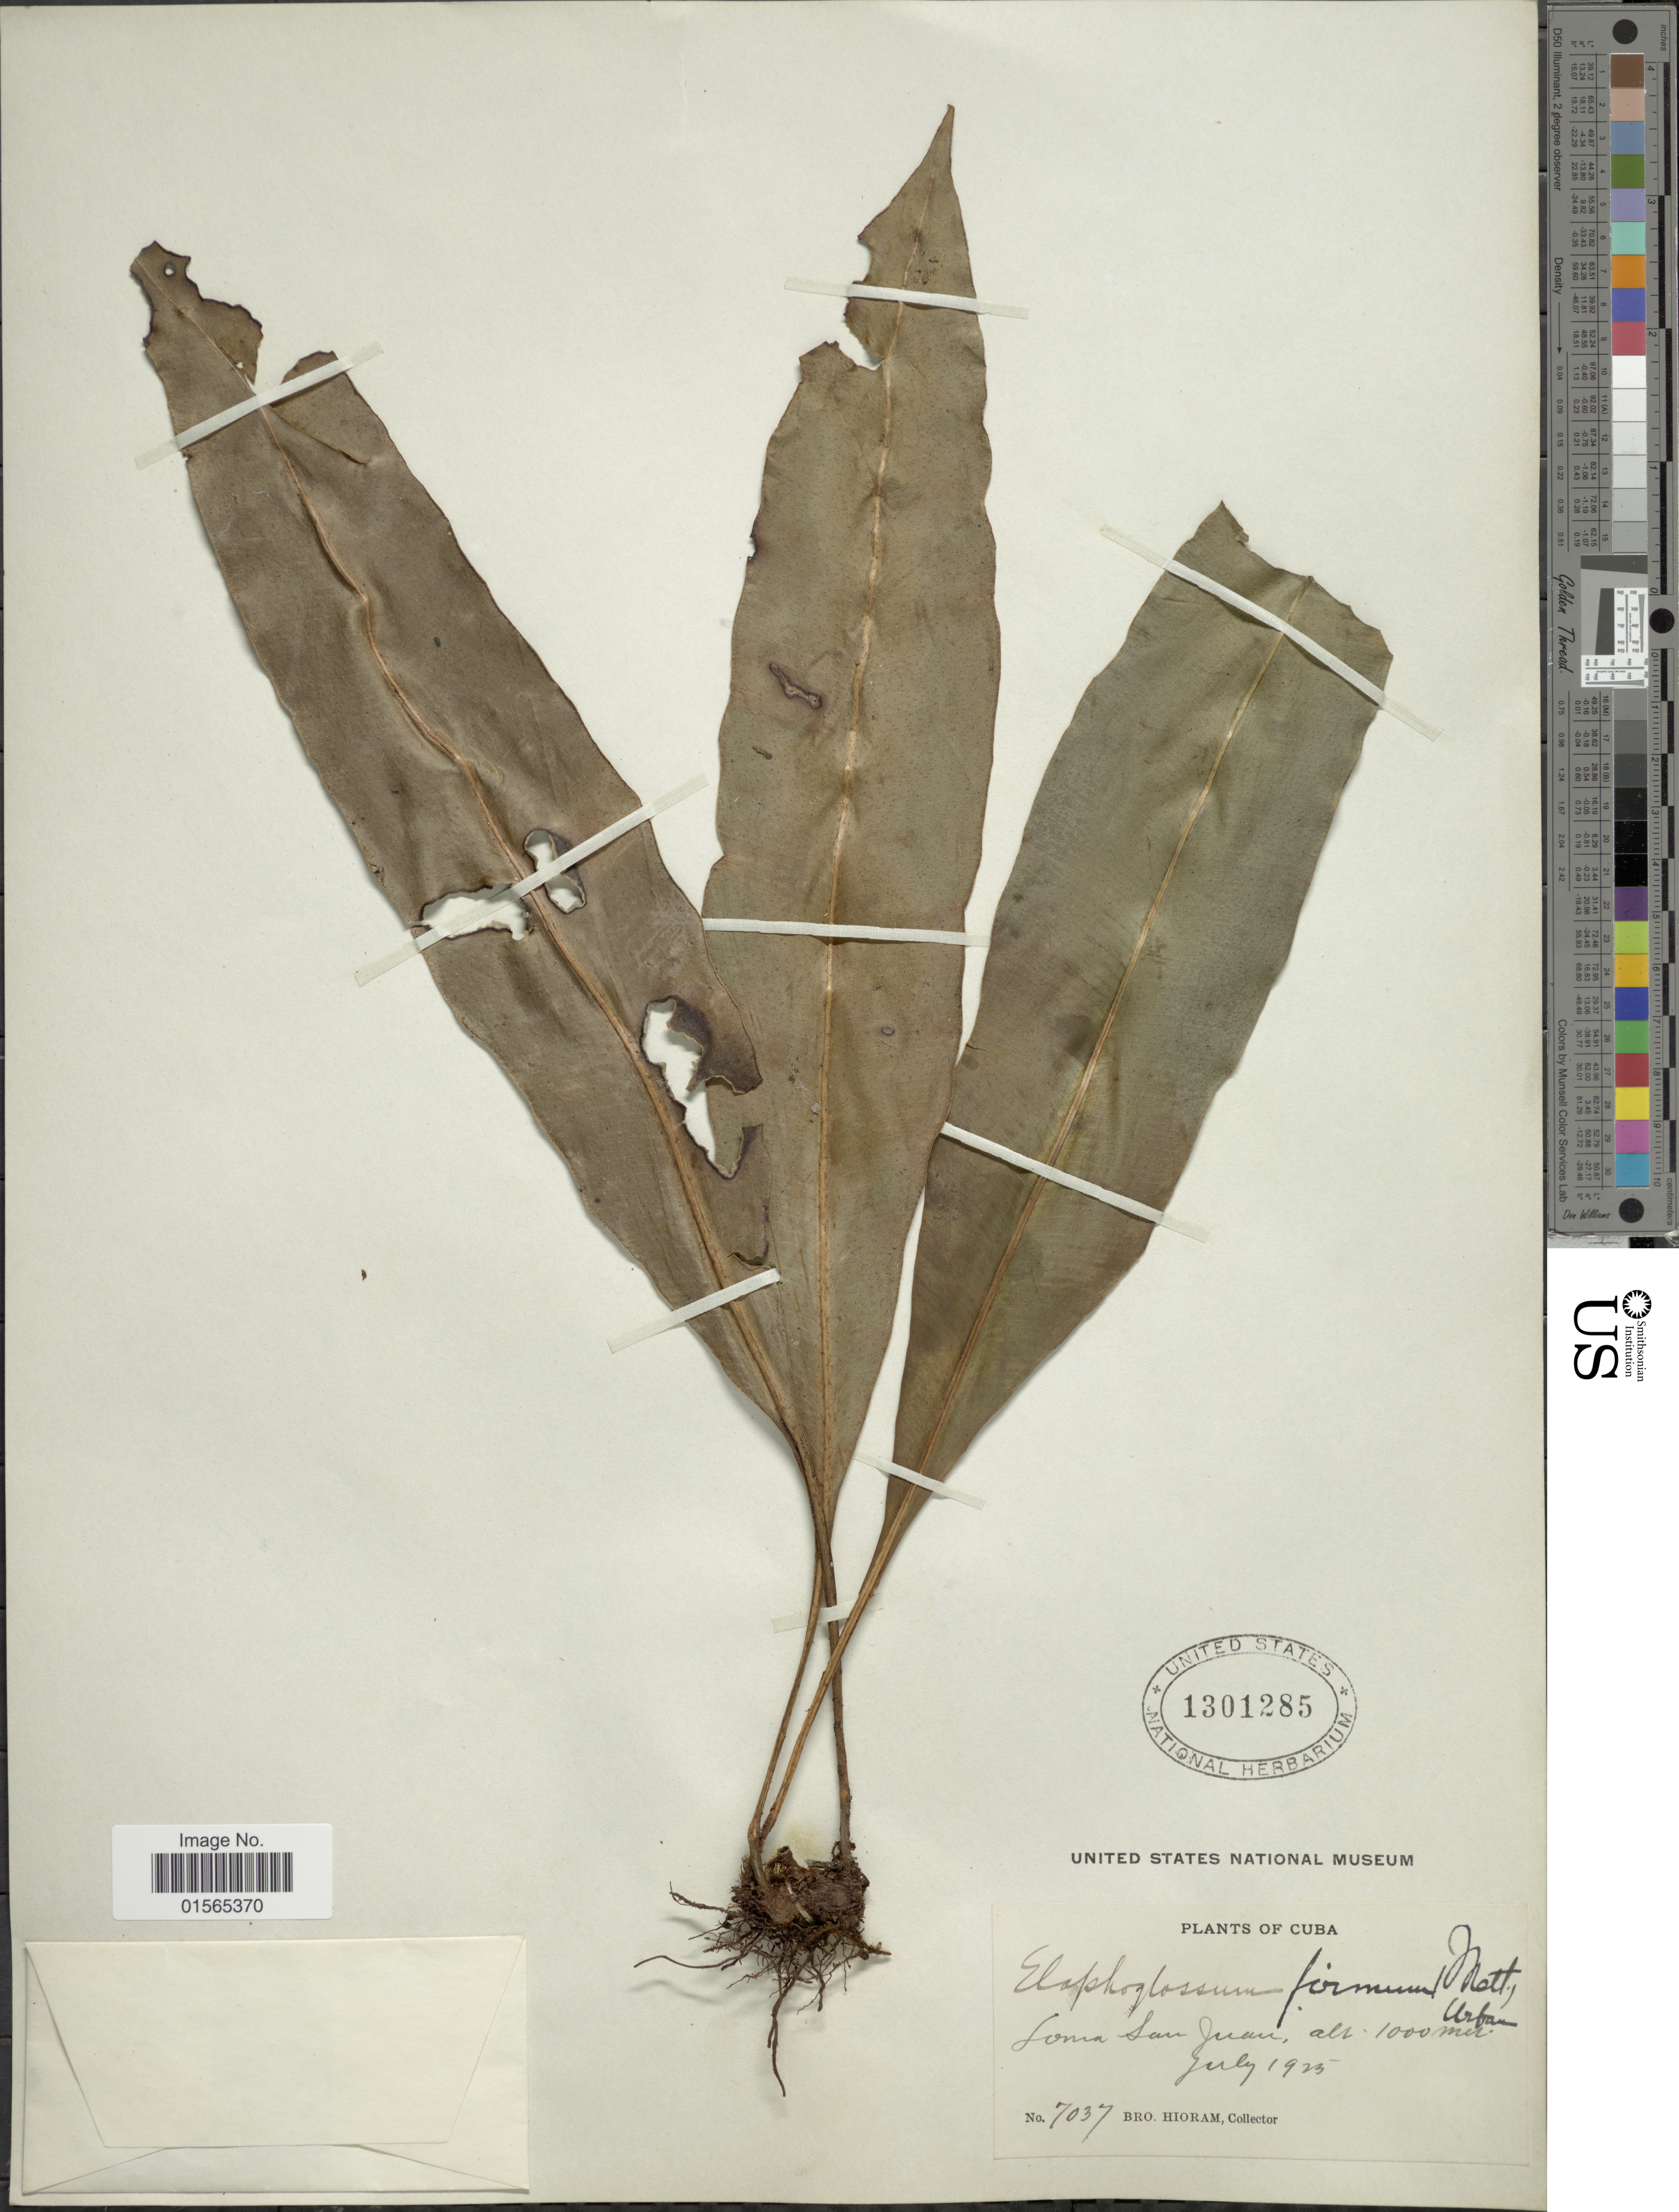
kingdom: Plantae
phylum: Tracheophyta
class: Polypodiopsida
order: Polypodiales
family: Dryopteridaceae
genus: Elaphoglossum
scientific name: Elaphoglossum firmum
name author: (Mett.) Urb.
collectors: Bro. Hioram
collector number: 7037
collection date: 1925-07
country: Cuba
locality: Loma San Juan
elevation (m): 1000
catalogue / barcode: US 1301285